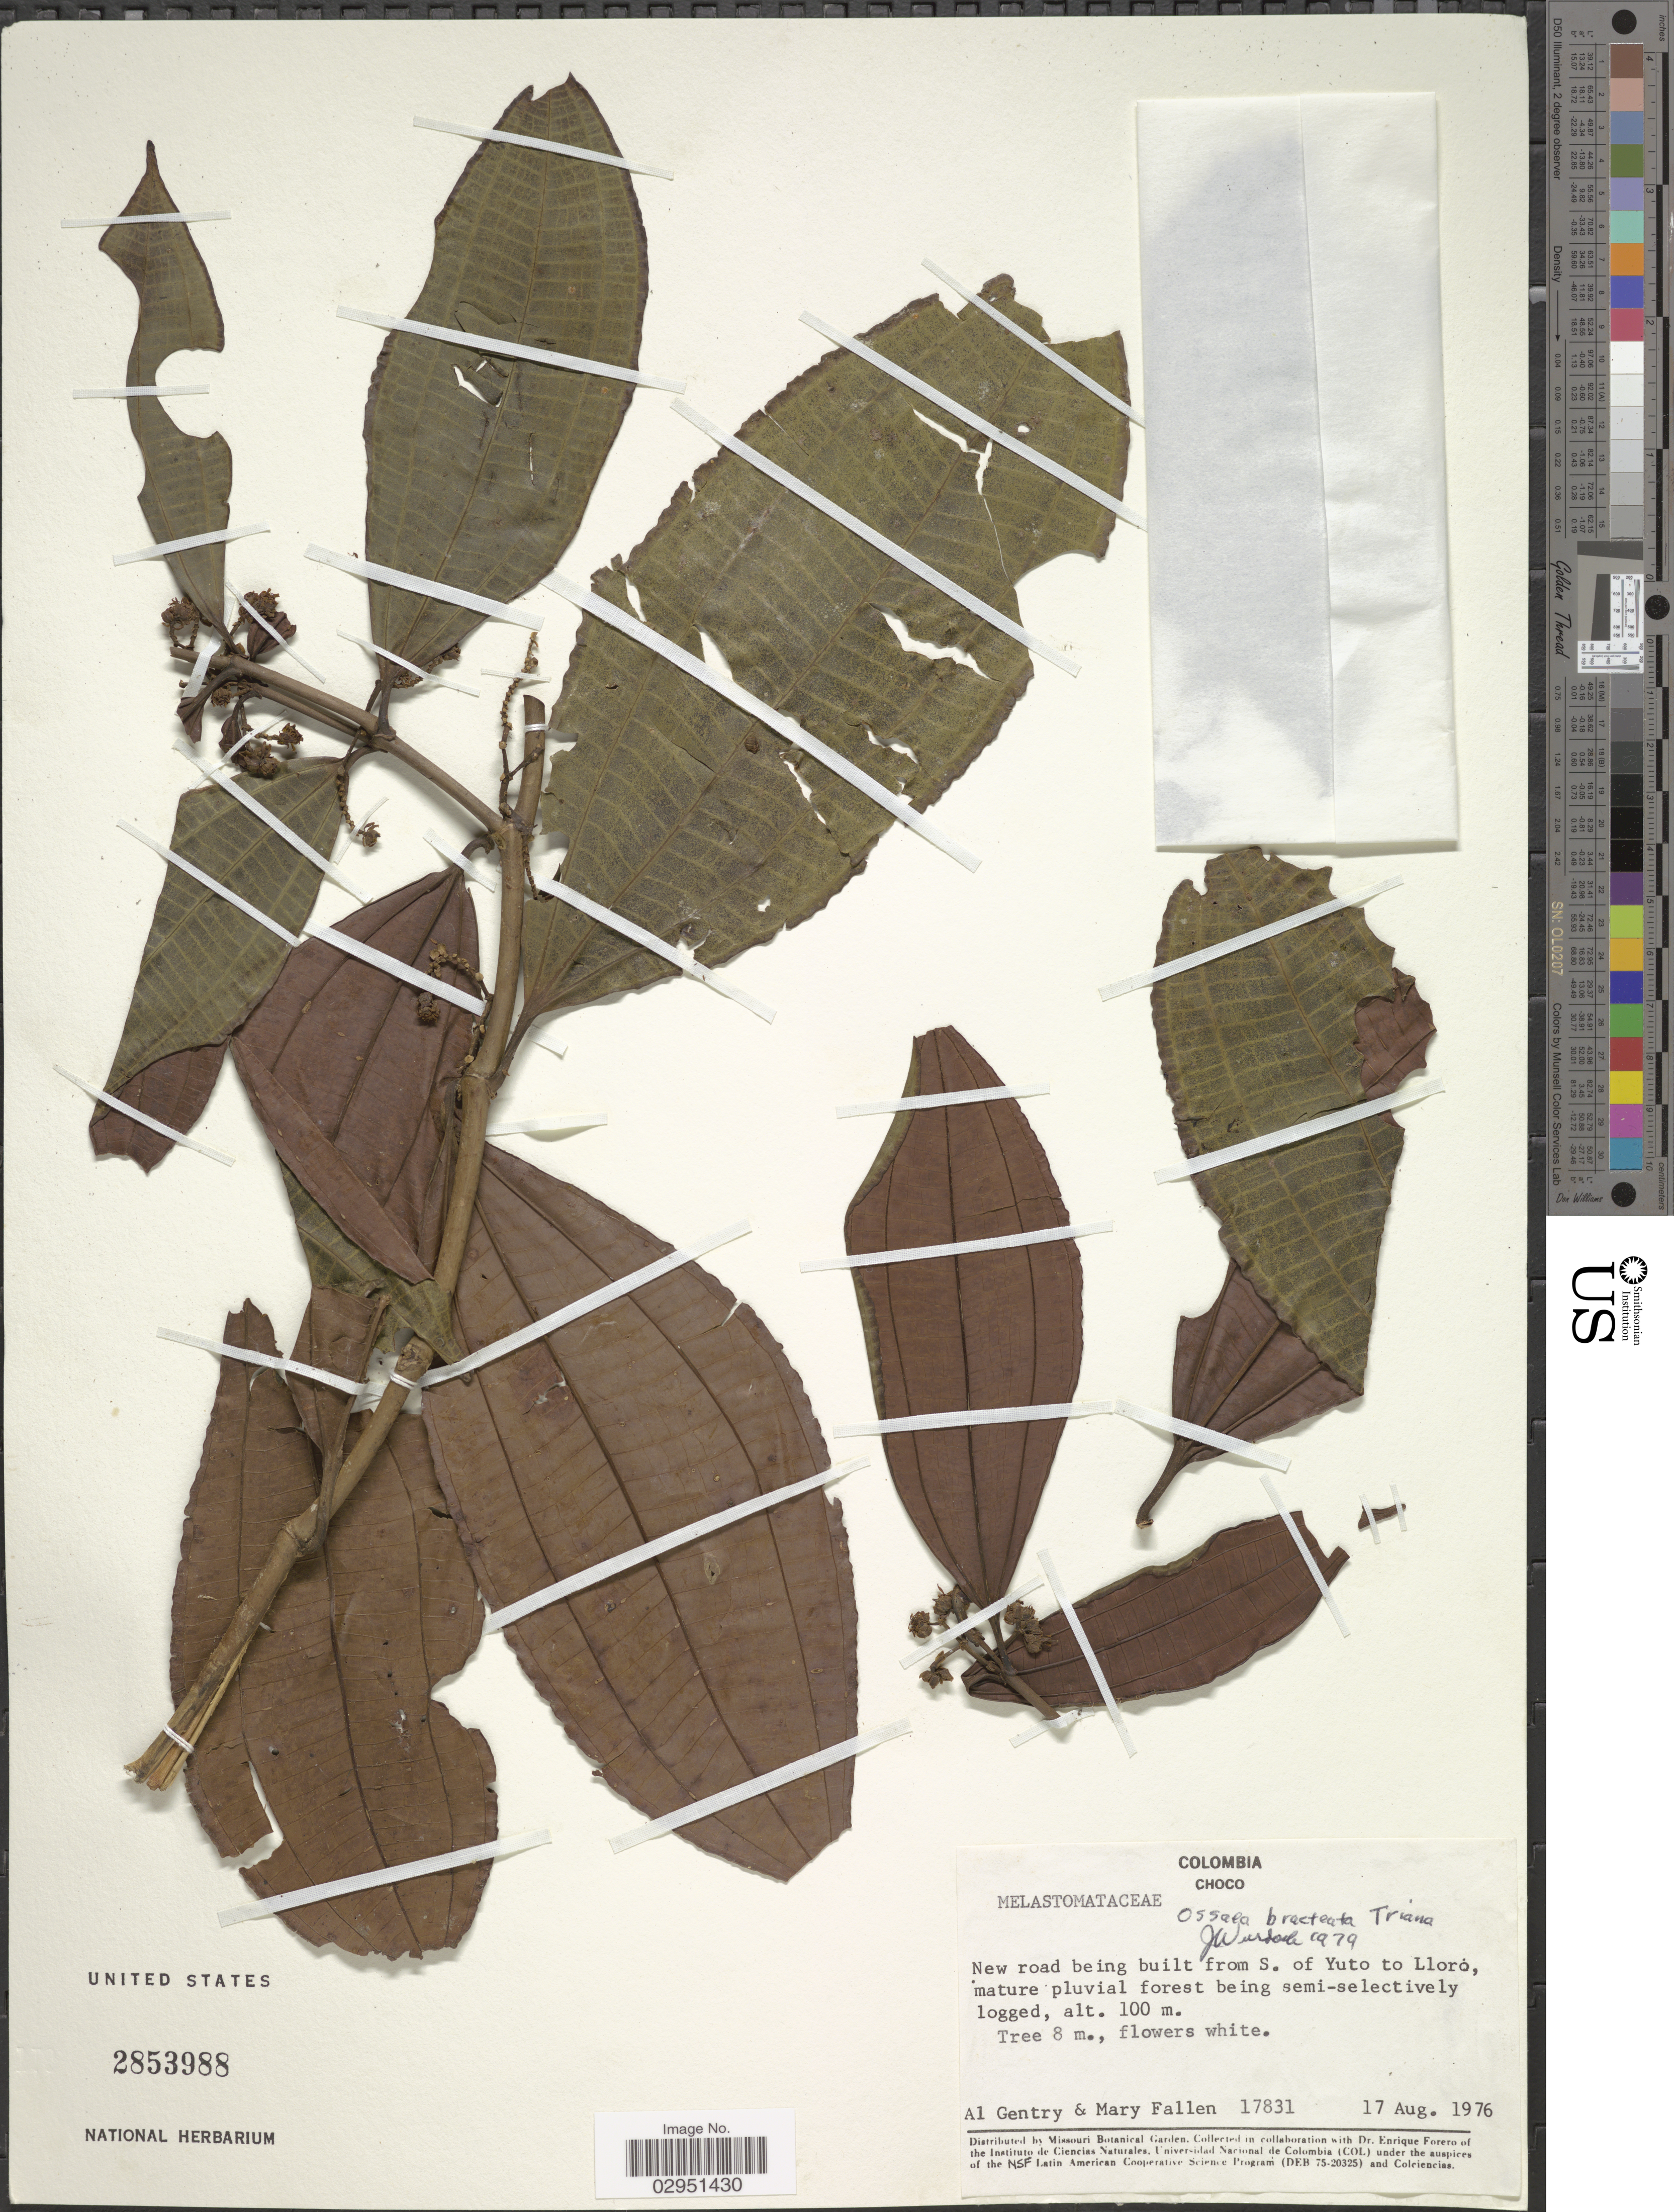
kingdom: Plantae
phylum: Tracheophyta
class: Magnoliopsida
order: Myrtales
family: Melastomataceae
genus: Ossaea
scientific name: Ossaea bracteata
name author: Triana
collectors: A. H. Gentry & M. Fallen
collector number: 17831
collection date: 1976-08-17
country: Colombia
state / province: Chocó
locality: New road being built from S. of Yuto to Lloró.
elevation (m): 100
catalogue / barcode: US 2853988